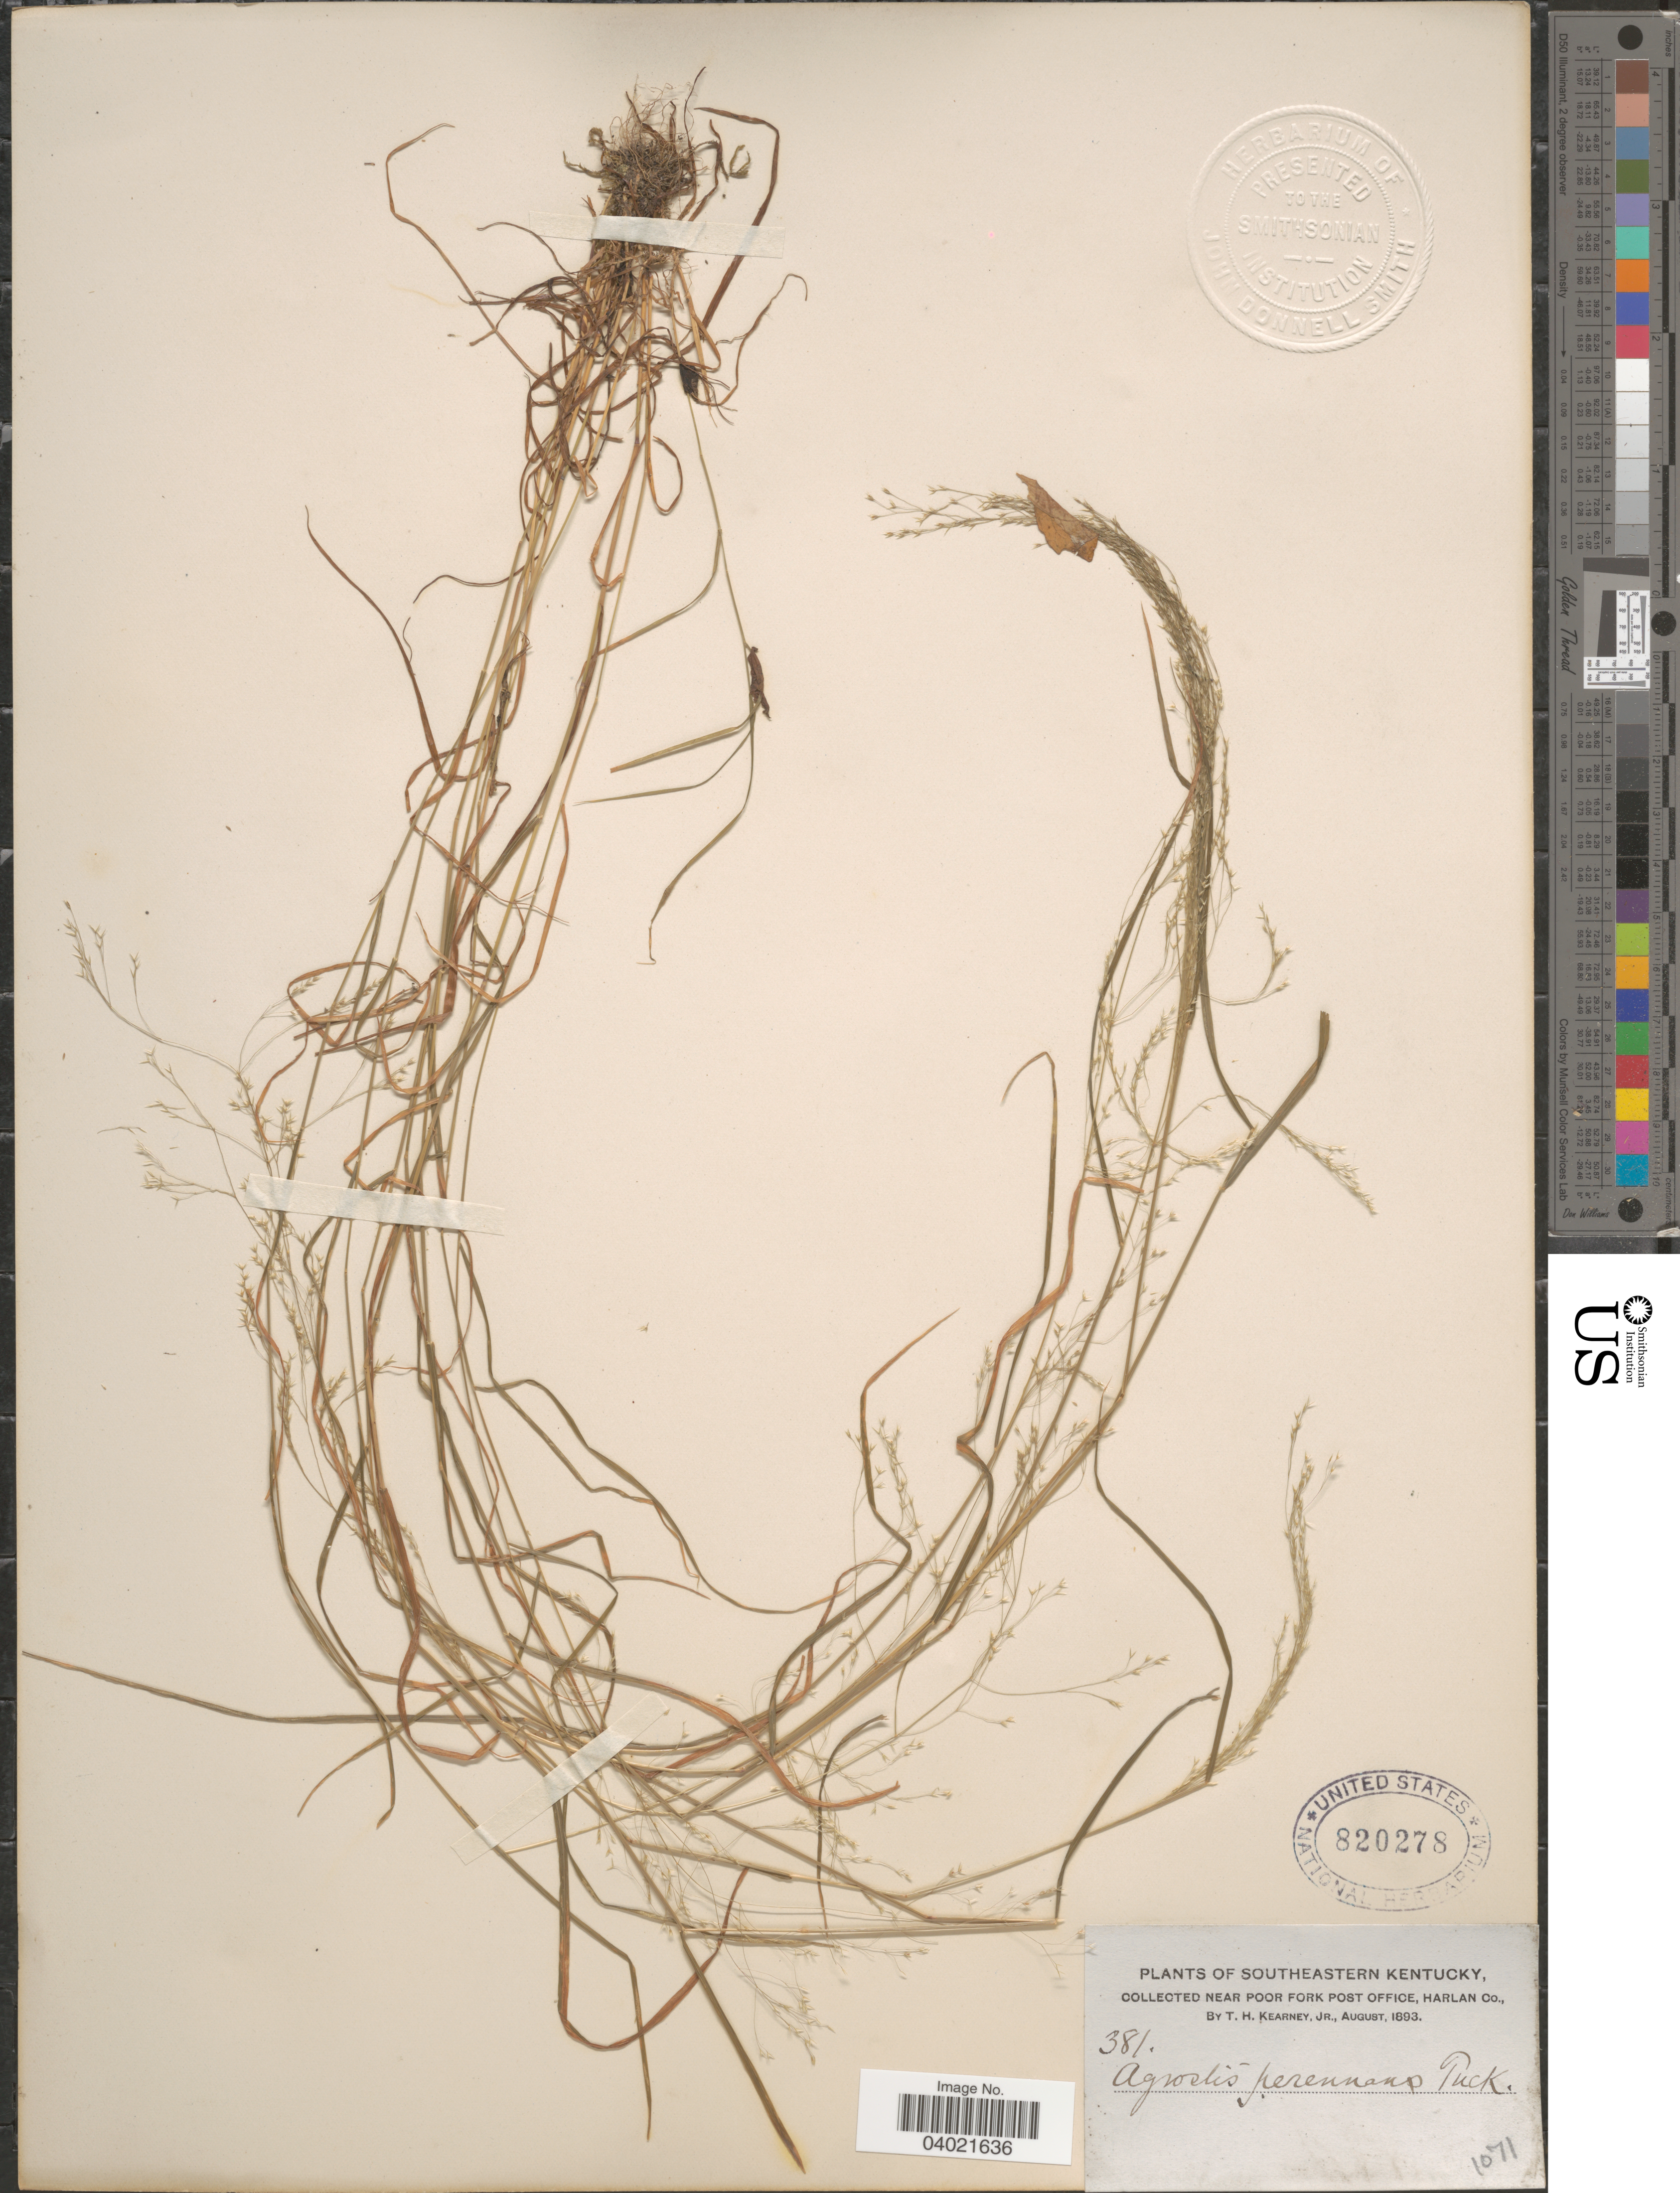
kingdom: Plantae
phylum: Tracheophyta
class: Liliopsida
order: Poales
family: Poaceae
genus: Agrostis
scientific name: Agrostis perennans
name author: (Walter) Tuck.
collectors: T. H. Kearney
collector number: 381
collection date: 1893-08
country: United States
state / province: Kentucky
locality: Southeastern Kentucky. Near Poor Fork Post Office, Harlan Co.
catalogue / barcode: US 820278